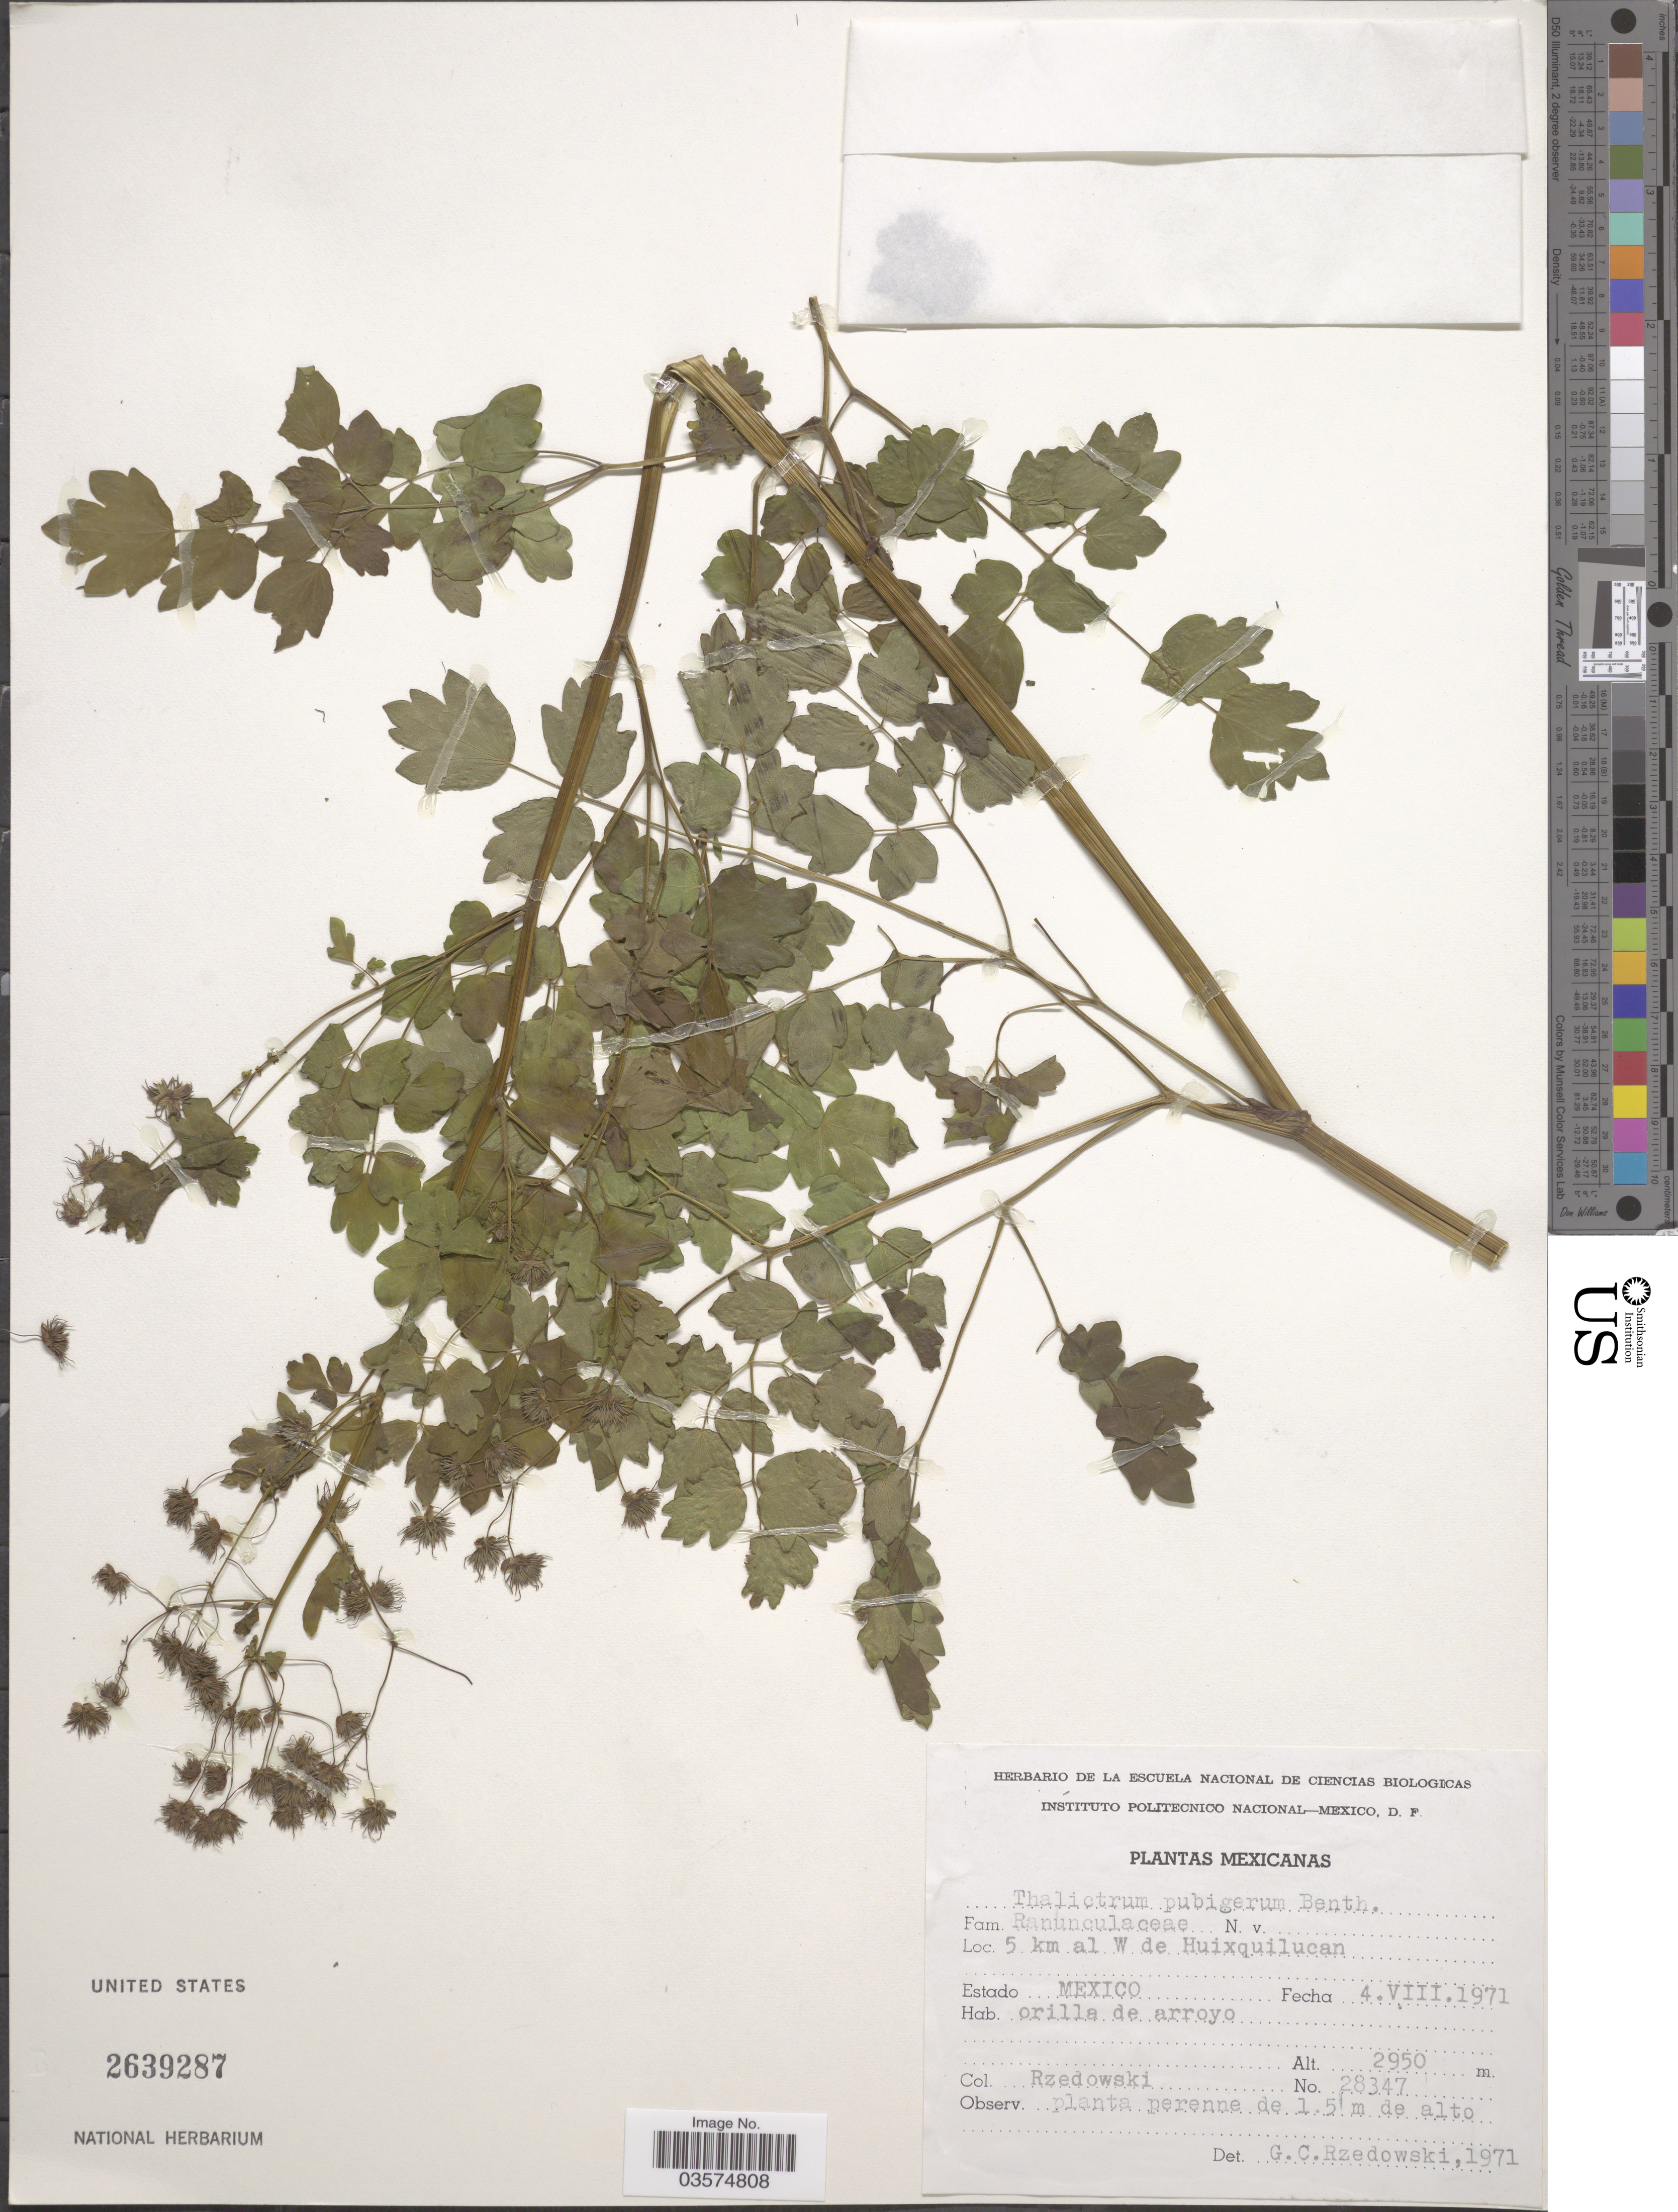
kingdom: Plantae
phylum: Tracheophyta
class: Magnoliopsida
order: Ranunculales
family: Ranunculaceae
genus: Thalictrum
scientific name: Thalictrum pubigerum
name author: Benth.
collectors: Rzedowski, --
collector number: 28347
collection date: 1971-08-04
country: Mexico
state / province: México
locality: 5 km al W de Huixquilucan. Estado Mexico.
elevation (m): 2950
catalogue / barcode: US 2639287